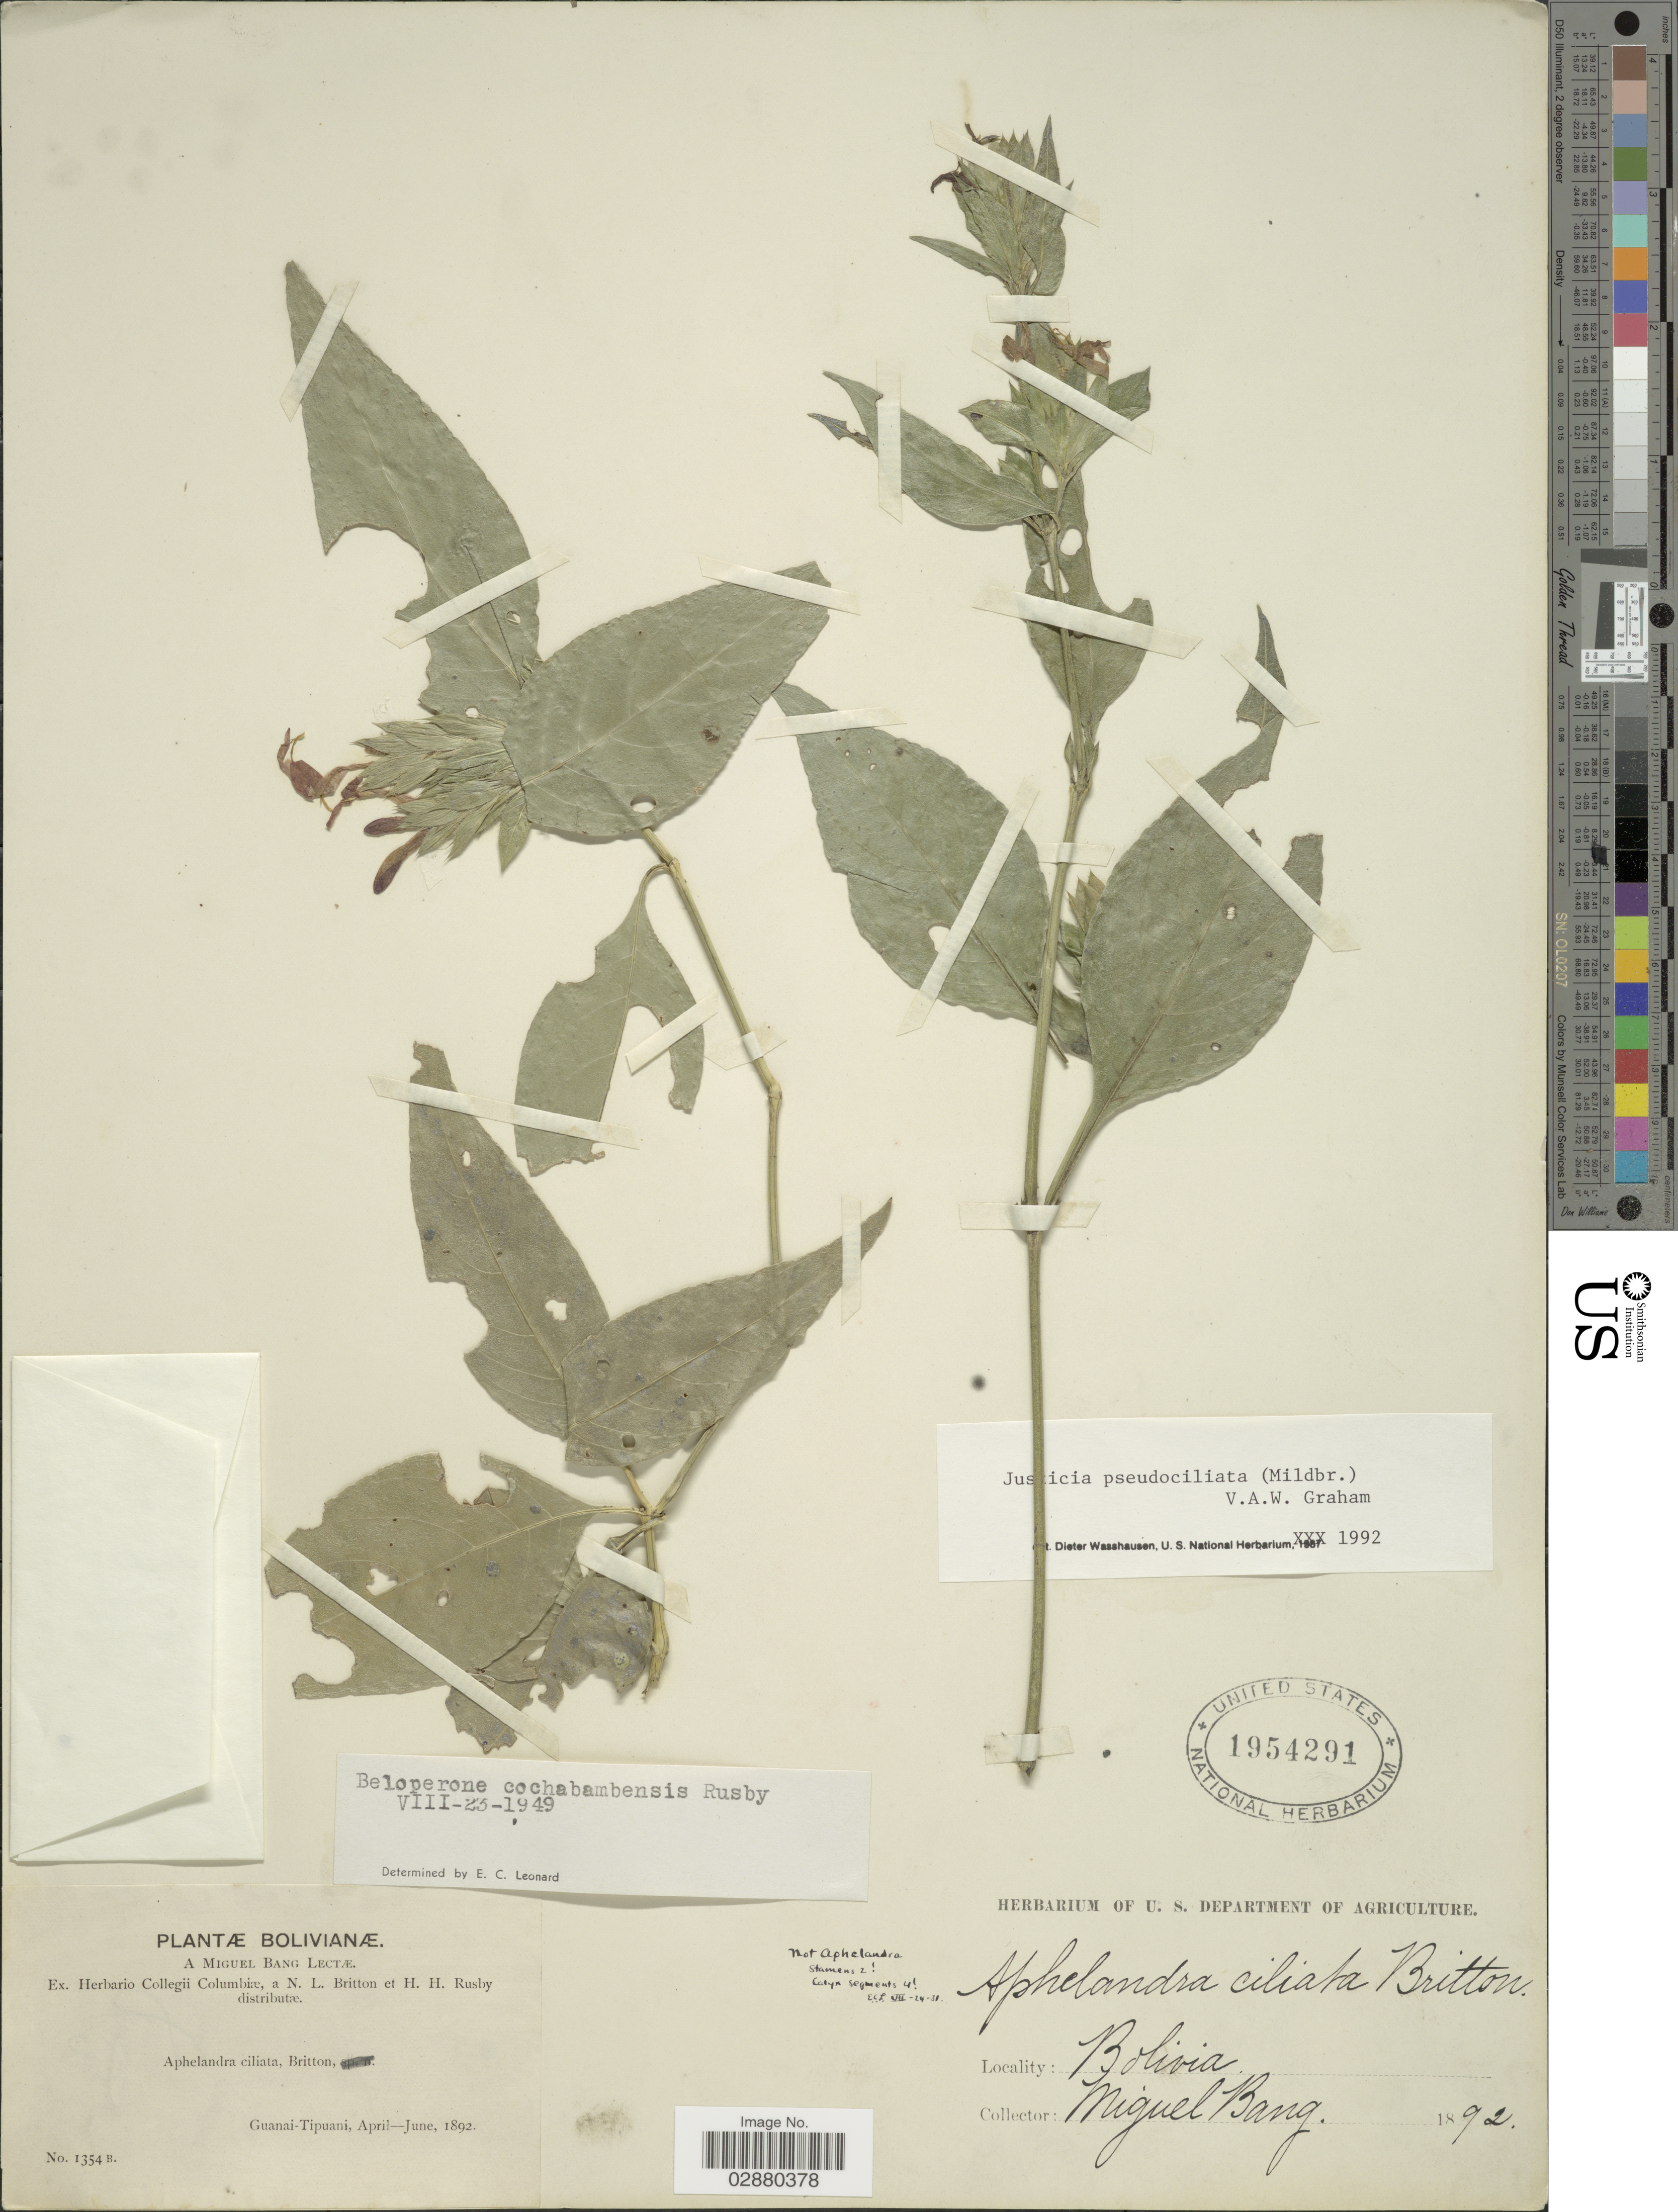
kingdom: Plantae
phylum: Tracheophyta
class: Magnoliopsida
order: Lamiales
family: Acanthaceae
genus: Justicia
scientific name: Justicia ramulosa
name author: (Morong) V.A.W. Graham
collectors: M. Bang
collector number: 1354B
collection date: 1892-04/1892-06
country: Bolivia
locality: Guanai-Tipuani.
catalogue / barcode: US 1954291